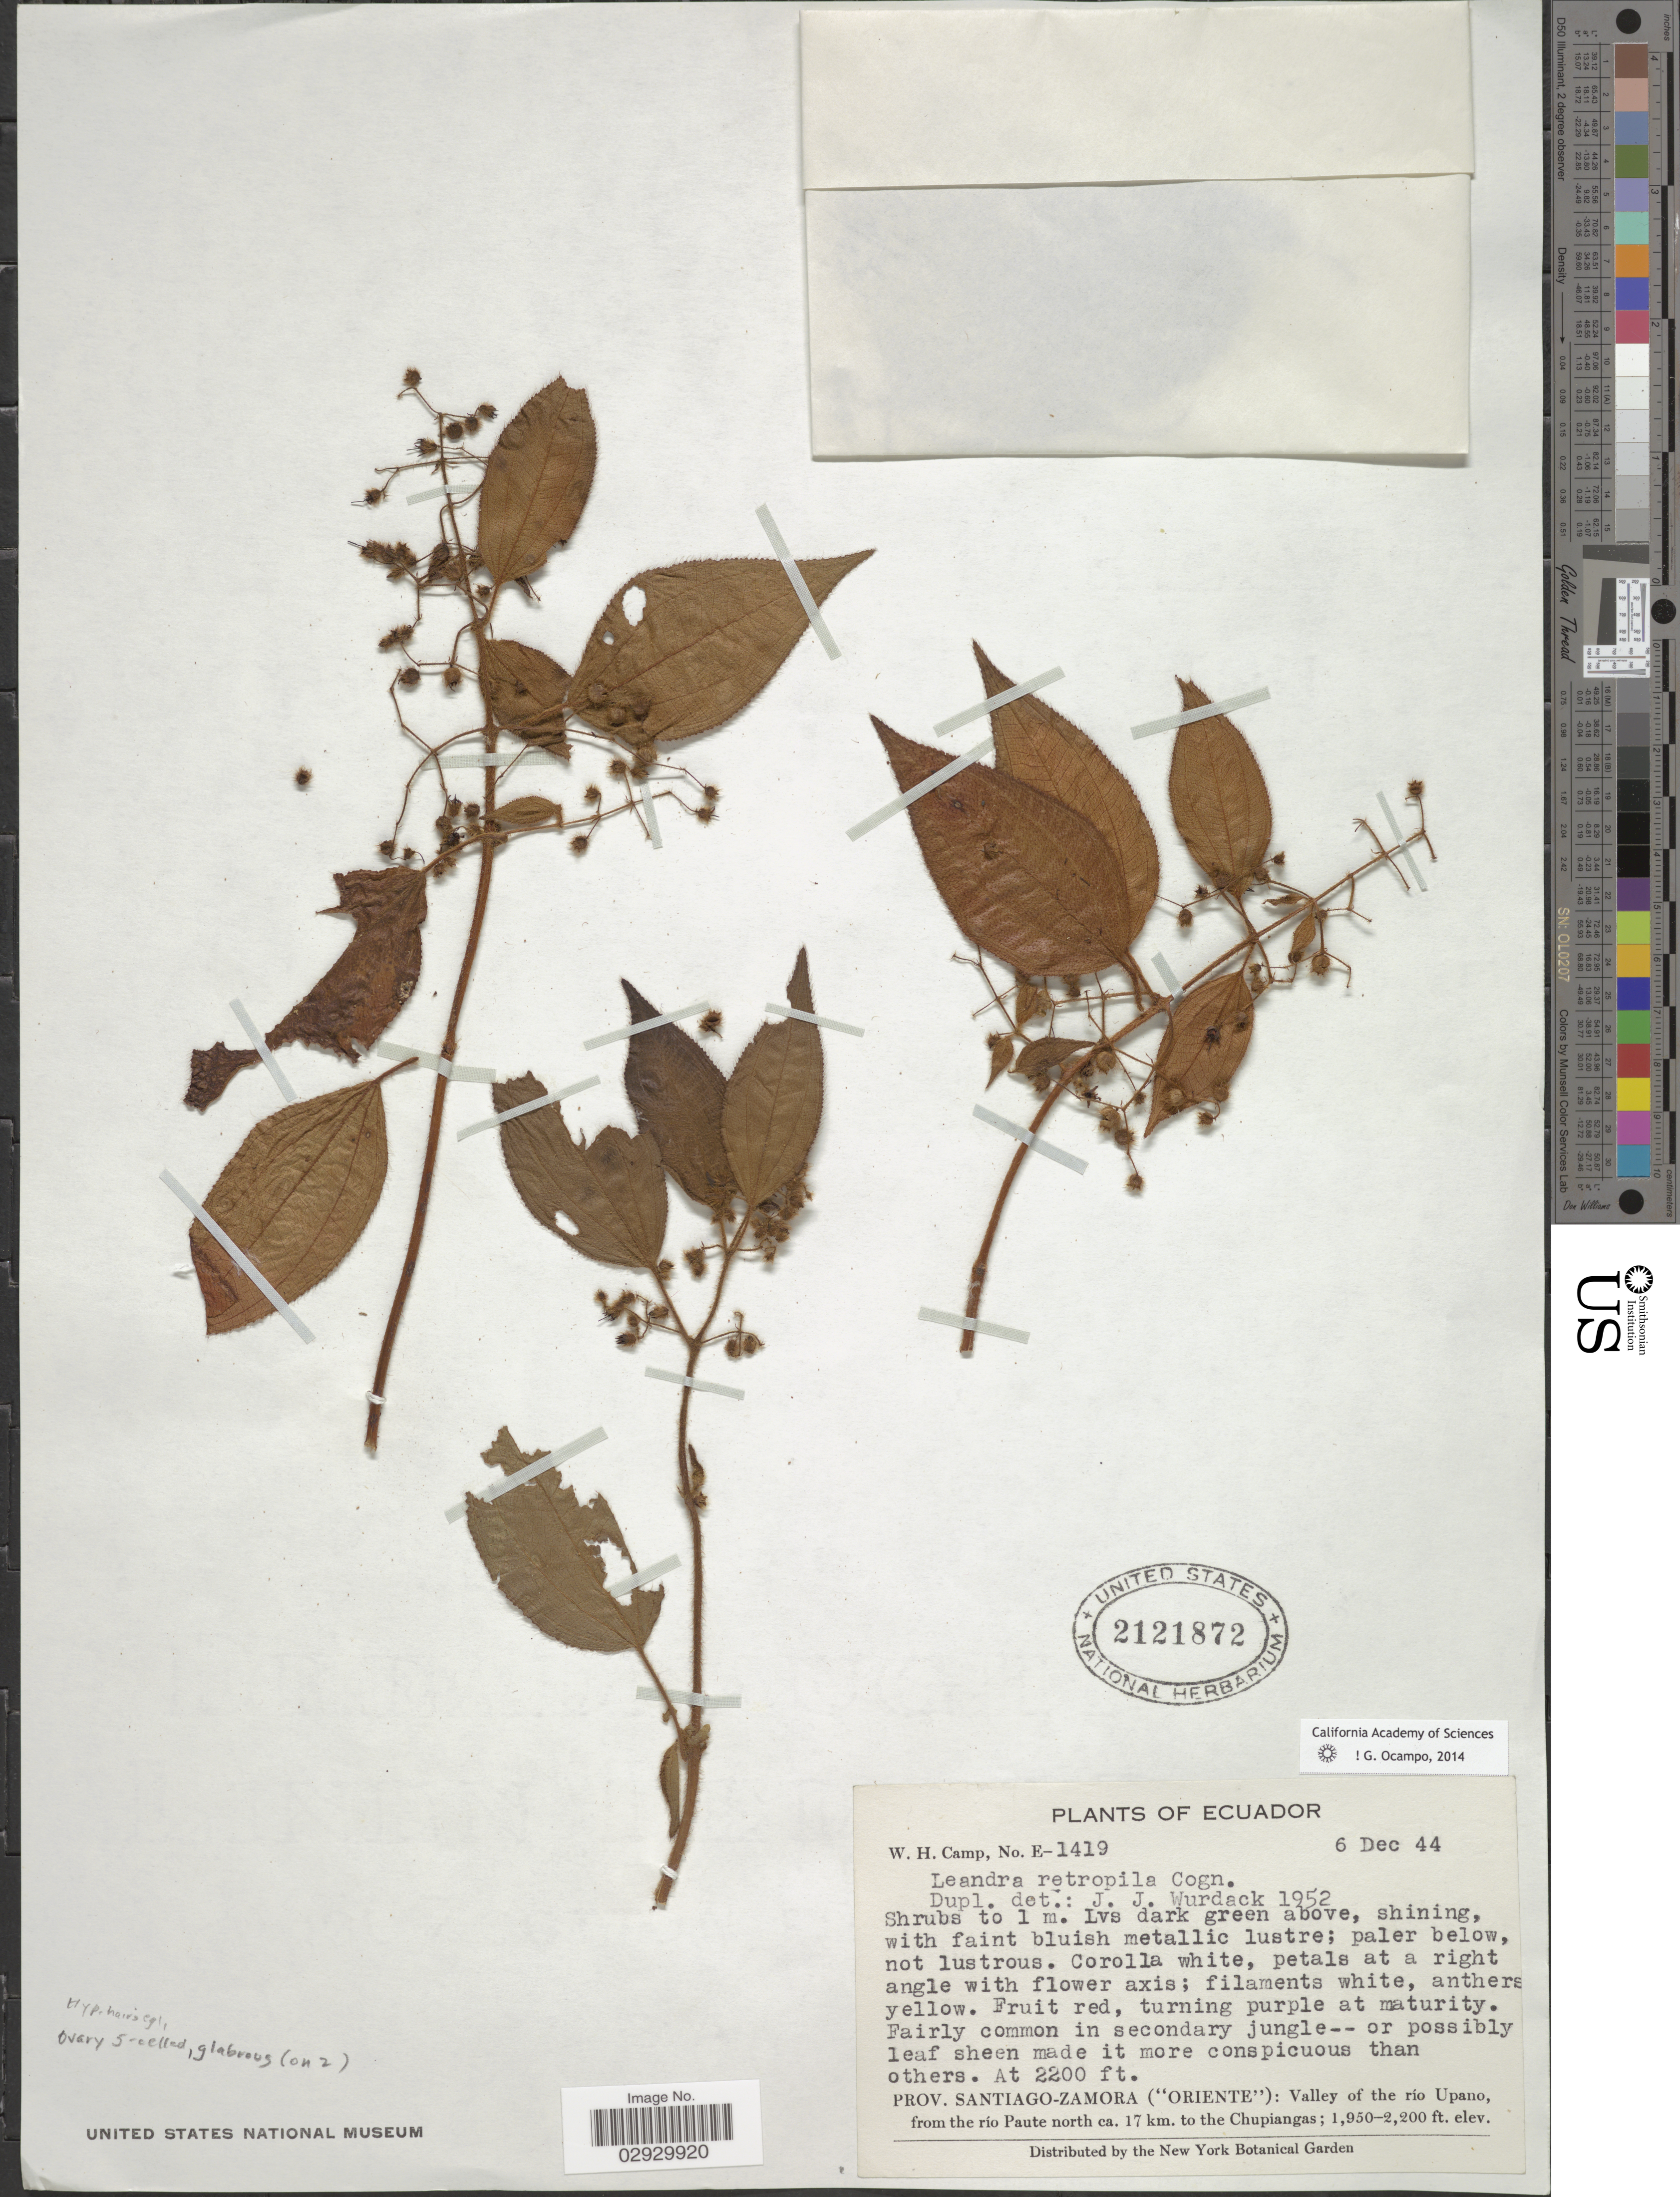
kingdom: Plantae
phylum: Tracheophyta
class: Magnoliopsida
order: Myrtales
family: Melastomataceae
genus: Leandra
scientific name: Leandra retropila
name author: Cogn.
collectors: W. H. Camp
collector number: E-1419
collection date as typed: Transcribed d/m/y: 6/12/44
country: Ecuador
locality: Prov. Santiago-Zamora ("Oriente"): Valley of the río Upano, from the rio Paute north ca. 17 km. to the Chupiangas.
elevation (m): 671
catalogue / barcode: US 2121872